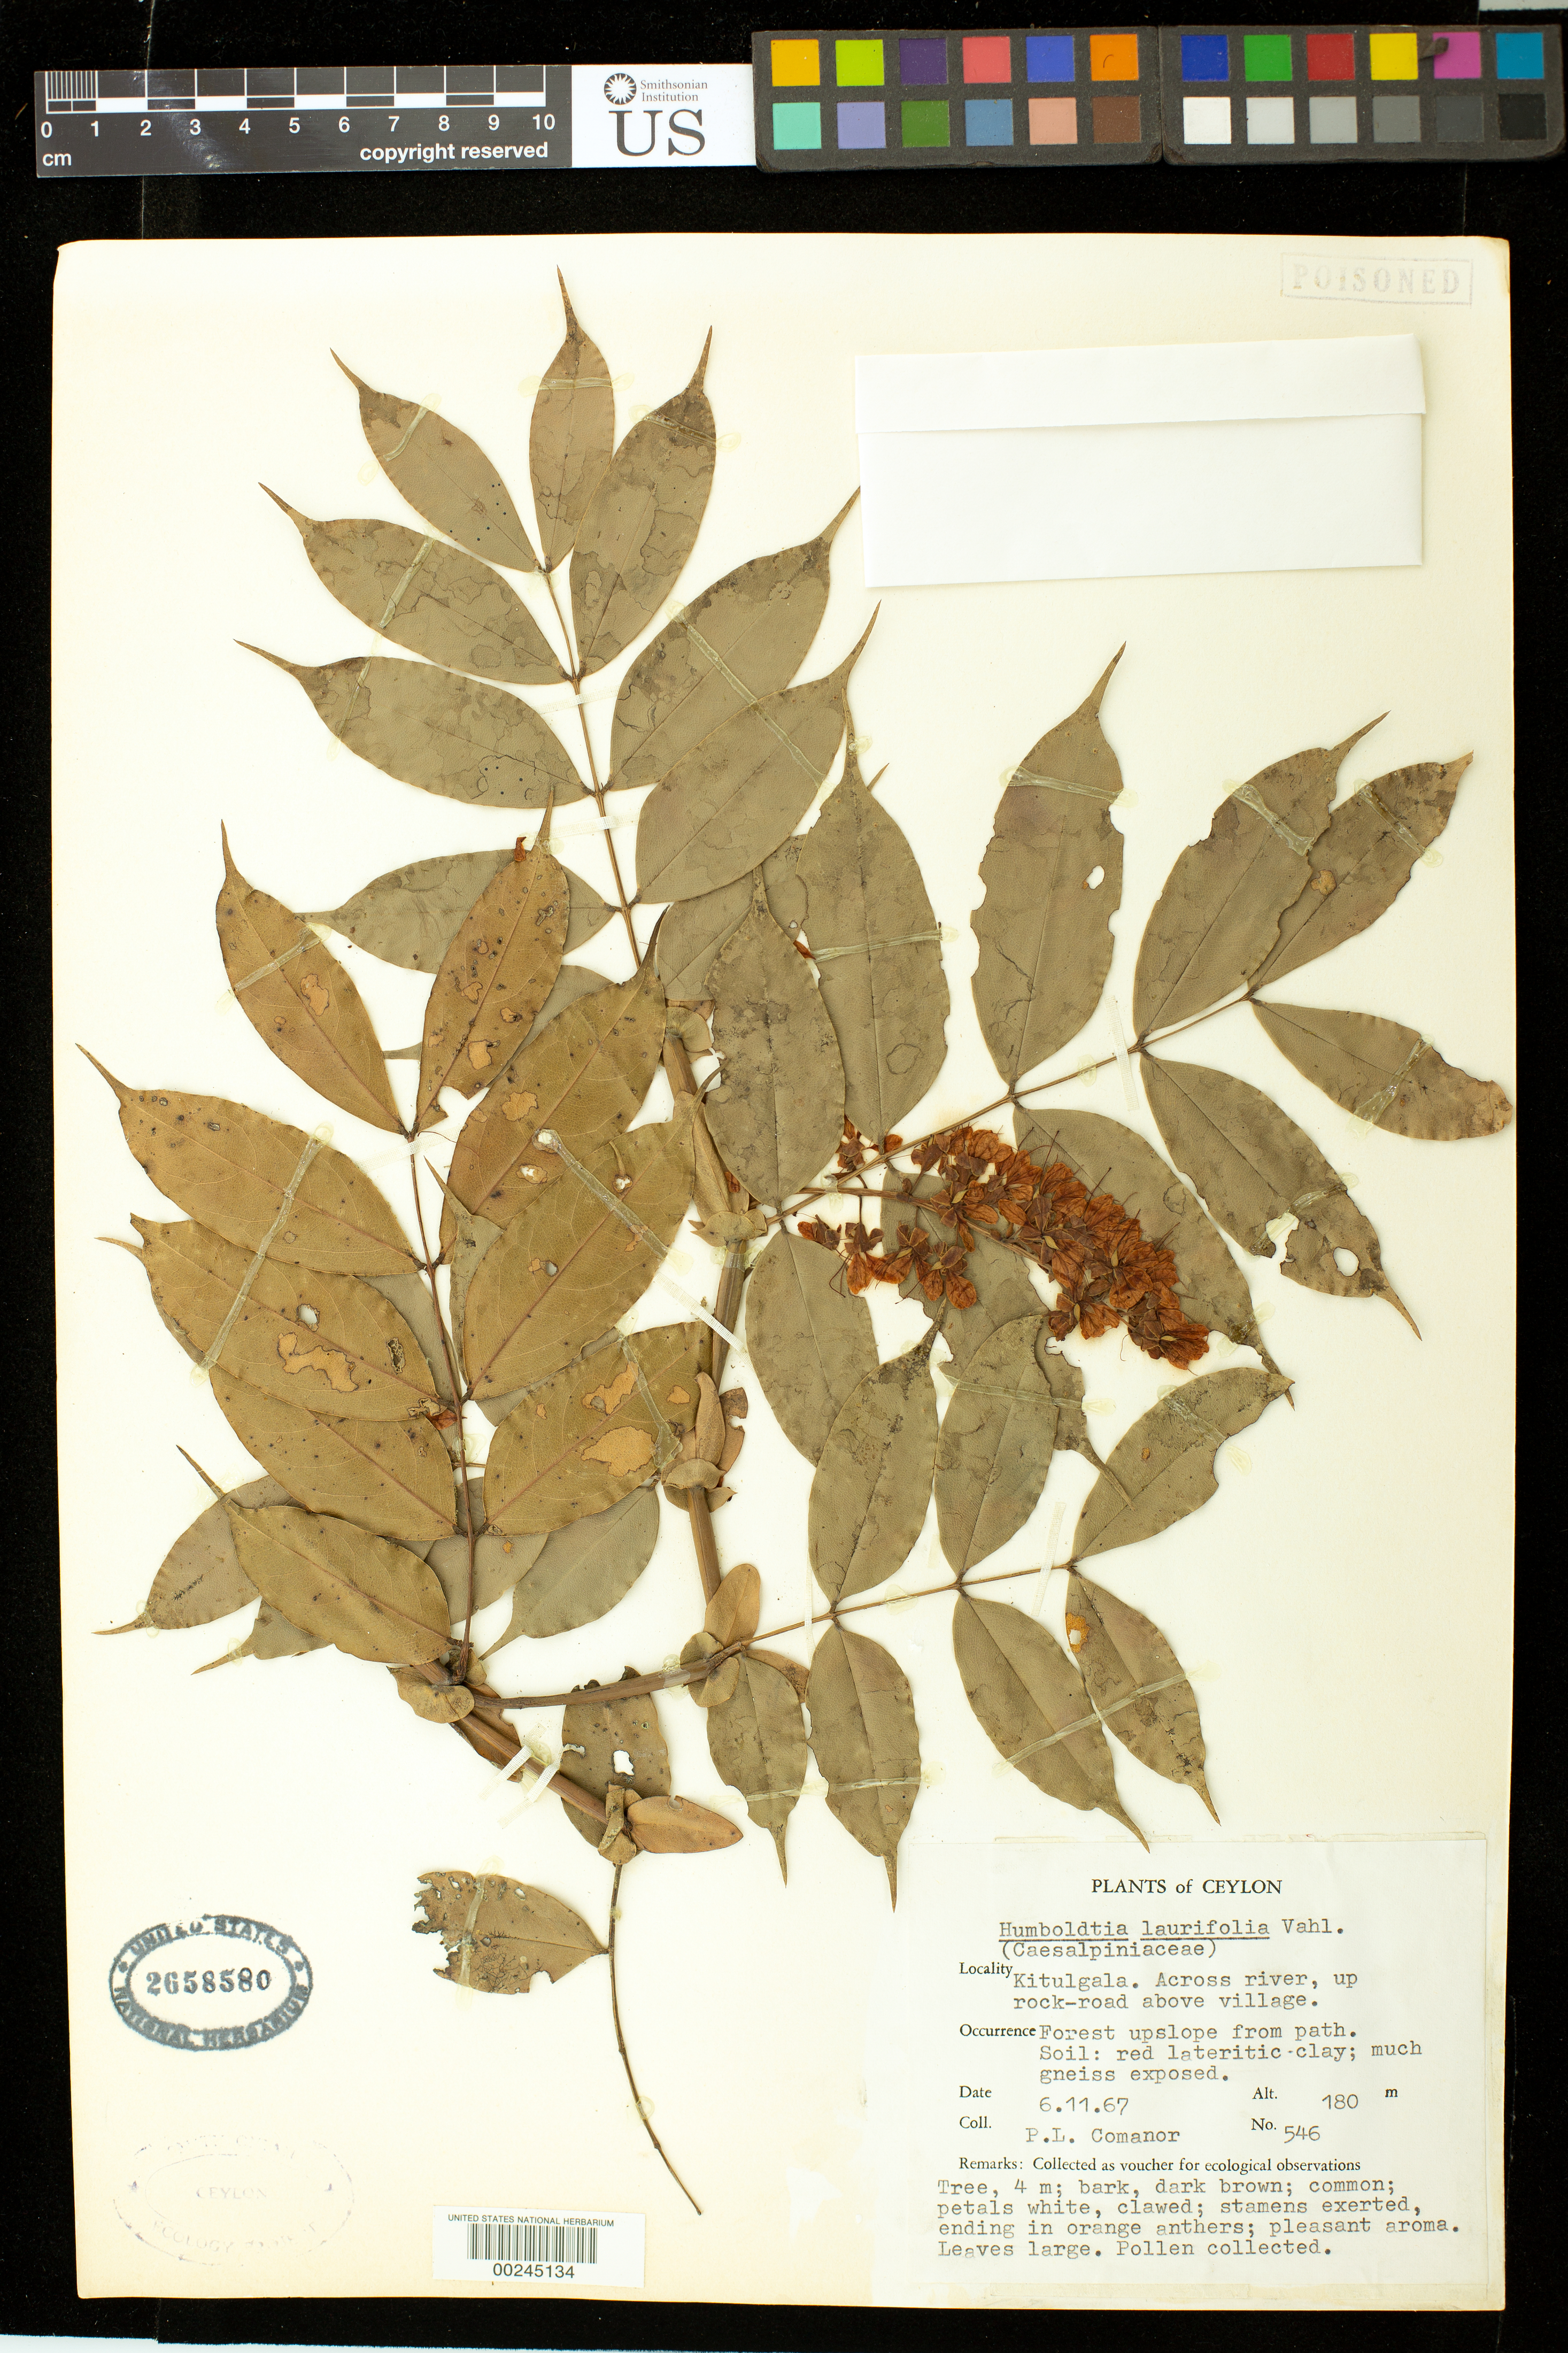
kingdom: Plantae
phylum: Tracheophyta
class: Magnoliopsida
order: Fabales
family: Fabaceae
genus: Humboldtia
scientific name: Humboldtia laurifolia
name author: Vahl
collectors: P. Comanor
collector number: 546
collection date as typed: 06 Nov 1967 or 11 Jun 1967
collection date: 1967-06-11 or 1967-11-06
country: Sri Lanka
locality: Kitulgala; across river up rock-road above village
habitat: Forest upslope from path; red lateritic clay; much gneiss exposed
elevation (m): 180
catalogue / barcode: US 2658580